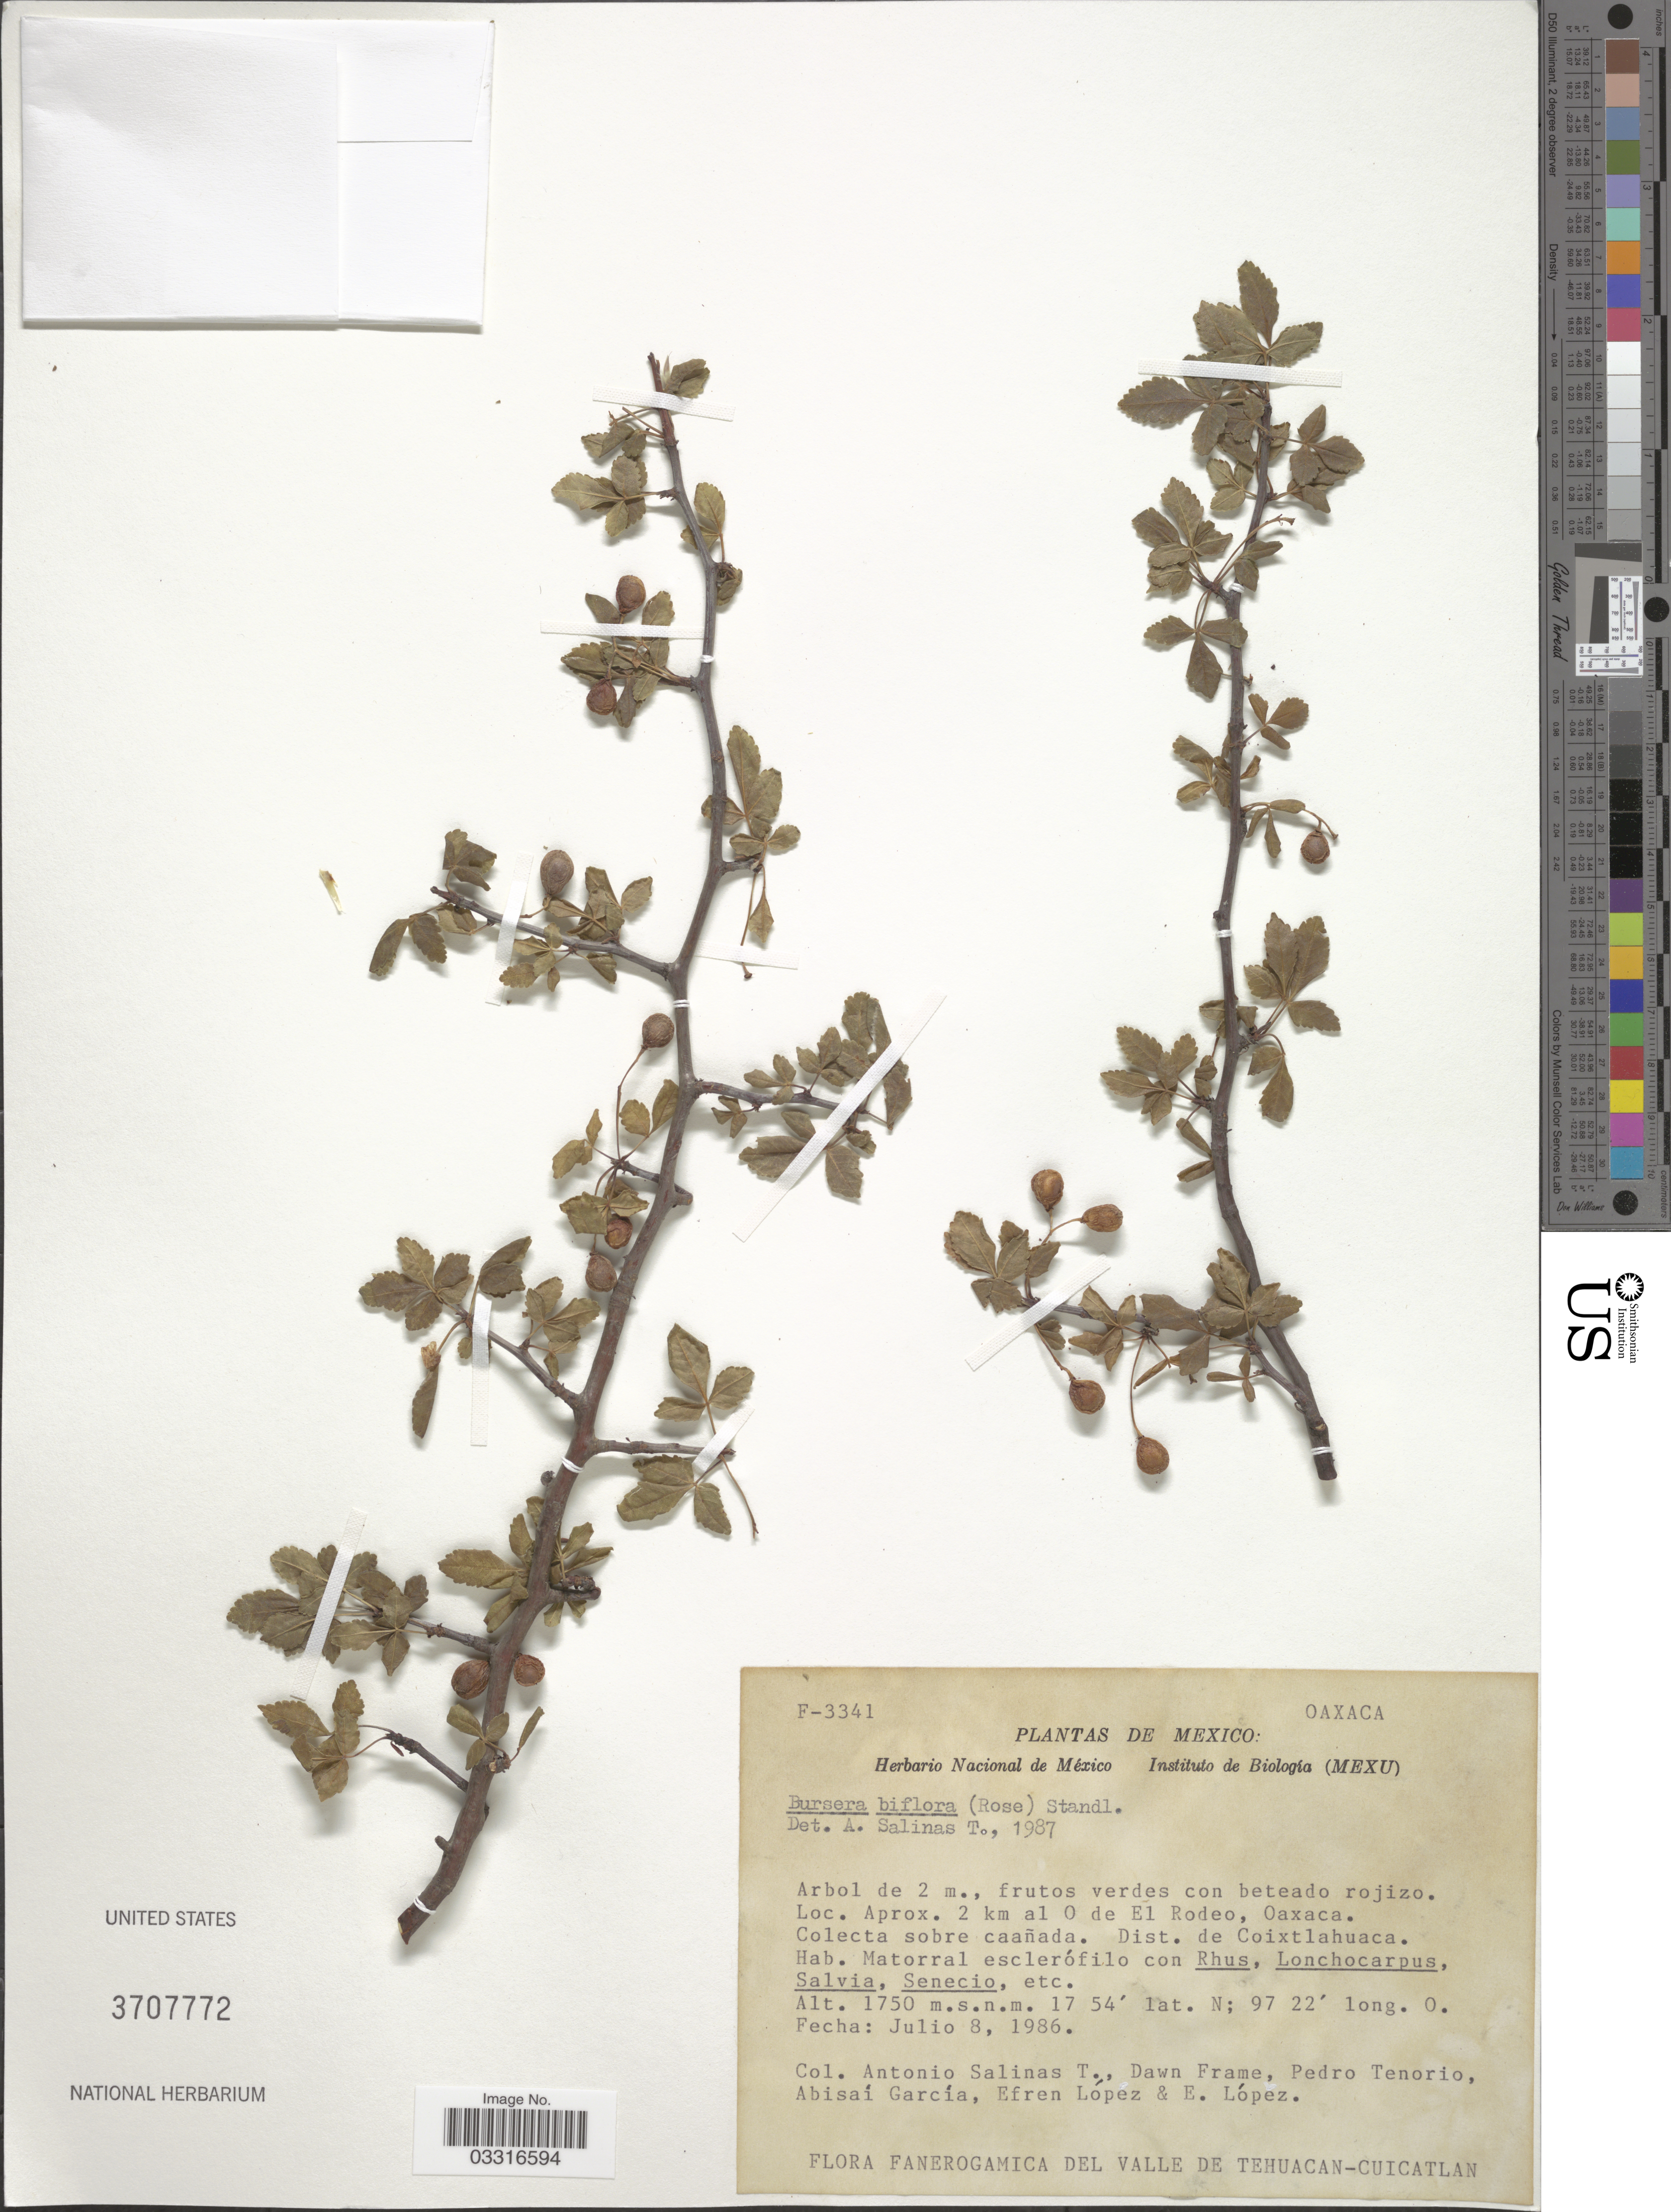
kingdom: Plantae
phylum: Tracheophyta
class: Magnoliopsida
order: Sapindales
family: Burseraceae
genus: Bursera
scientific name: Bursera biflora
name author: Standl.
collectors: A. Salinas T., D. Frame, Tenorio, P., A. Garcia & et al.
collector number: F-3341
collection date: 1986-07-08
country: Mexico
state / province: Oaxaca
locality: Aprox. 2 km al O de El Rodeo. Dist. de Coixtlahuaca.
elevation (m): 1750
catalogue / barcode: US 3707772